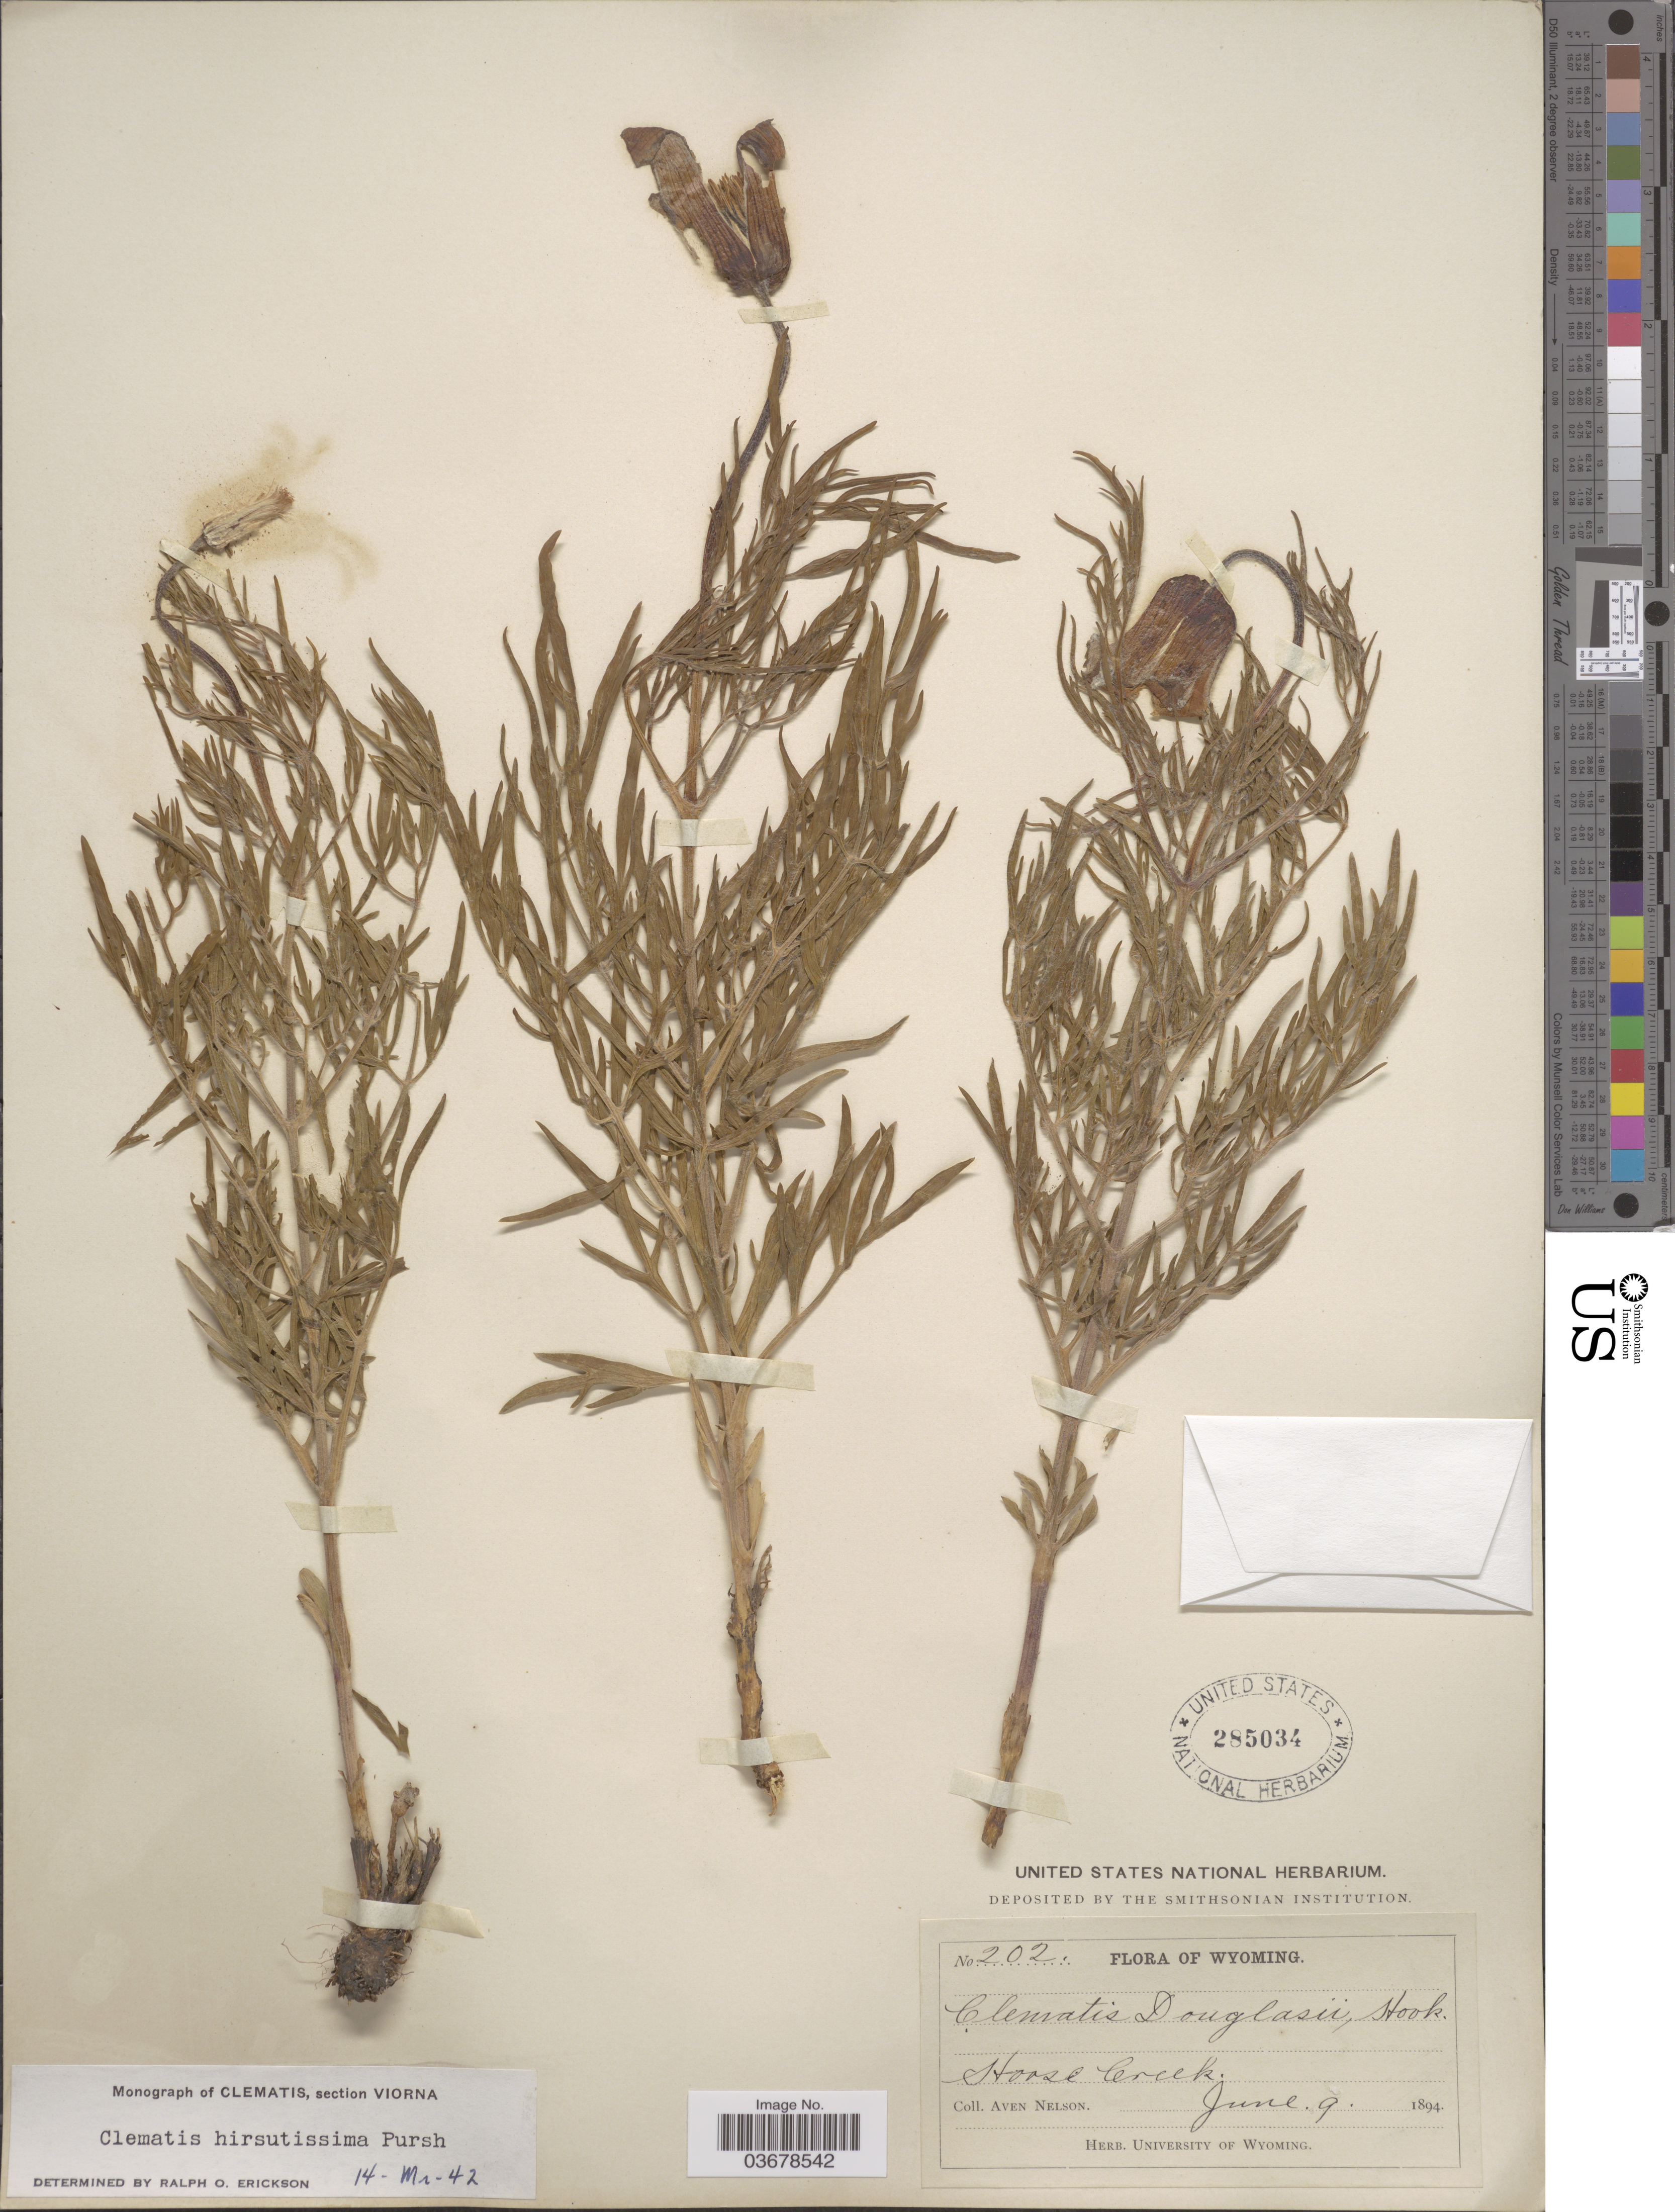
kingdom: Plantae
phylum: Tracheophyta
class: Magnoliopsida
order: Ranunculales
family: Ranunculaceae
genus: Clematis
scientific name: Clematis viorna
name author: L.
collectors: A. Nelson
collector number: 202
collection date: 1894-06-09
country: United States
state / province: Wyoming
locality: Horse Creek.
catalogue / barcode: US 285034